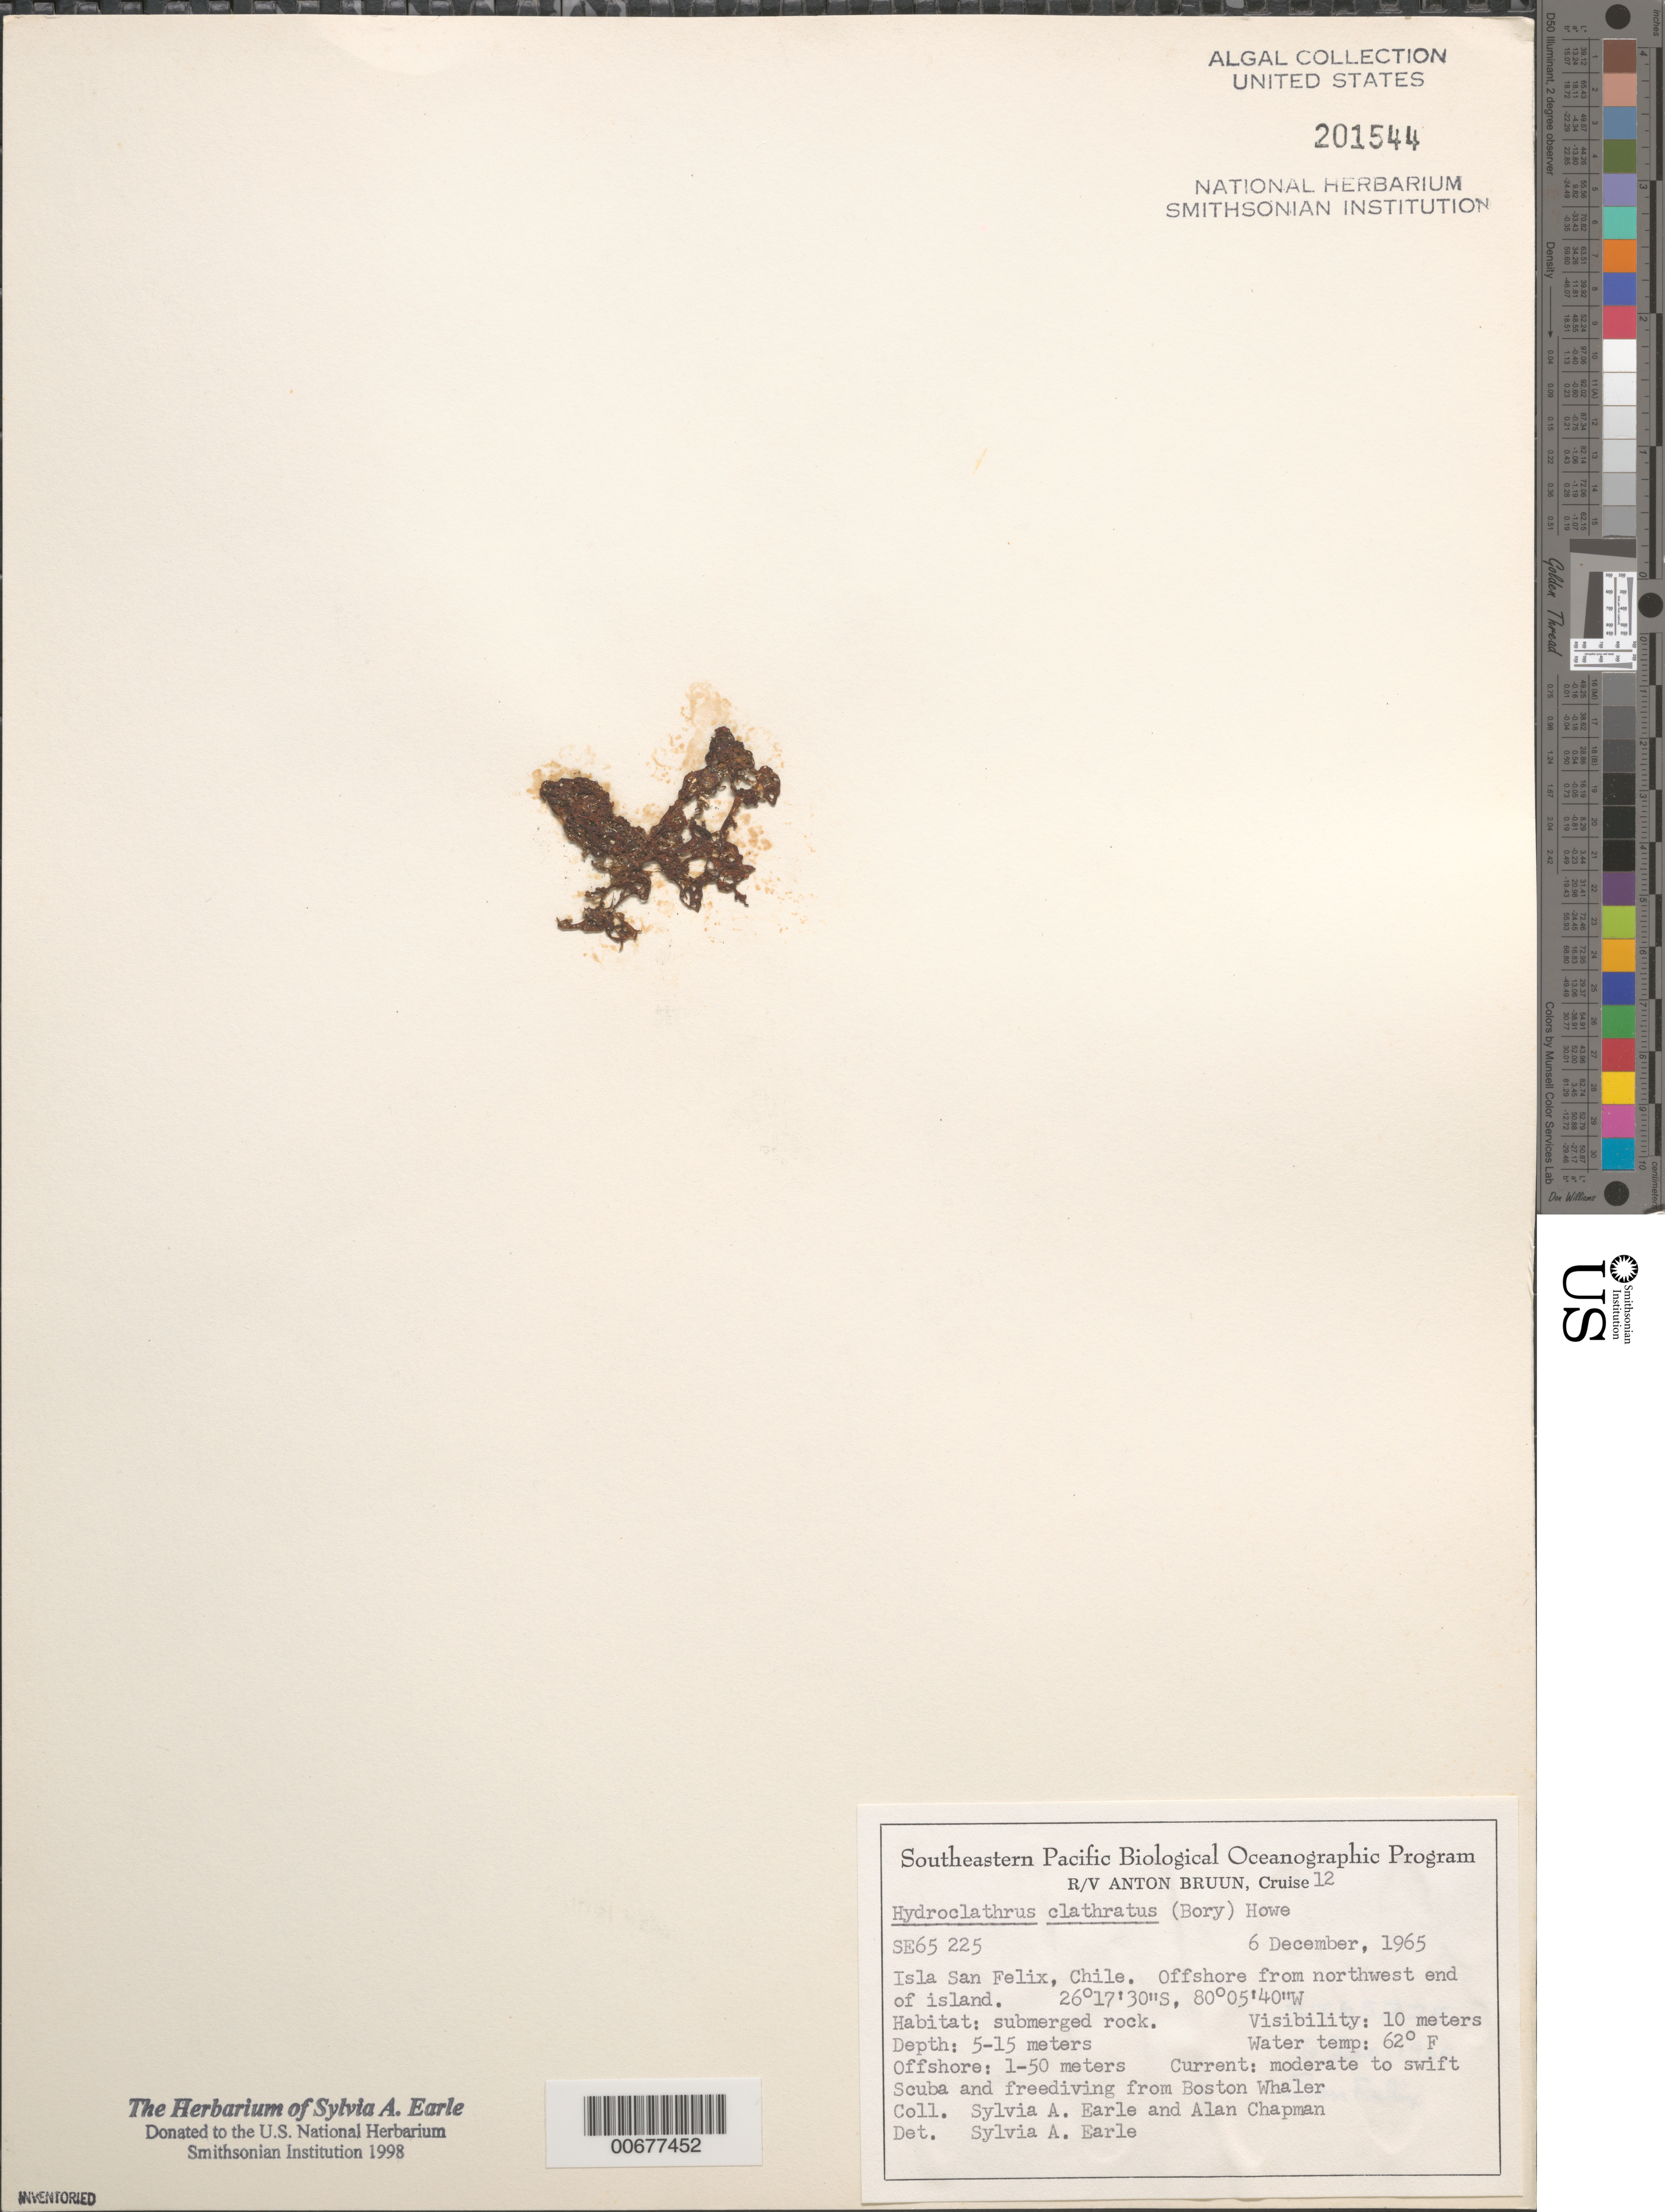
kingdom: Chromista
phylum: Ochrophyta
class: Phaeophyceae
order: Scytosiphonales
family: Scytosiphonaceae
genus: Hydroclathrus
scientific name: Hydroclathrus clathratus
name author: (C. Agardh) M. Howe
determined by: Earle, S. A.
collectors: S. A. Earle & A. Chapman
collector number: SE 65225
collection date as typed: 06 Dec 1965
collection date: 1965-12-06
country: Chile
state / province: Atacama (III)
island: Isla San Felix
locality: Off northwest end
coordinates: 26 17' 30" S, 80 05' 40" W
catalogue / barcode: US 201544